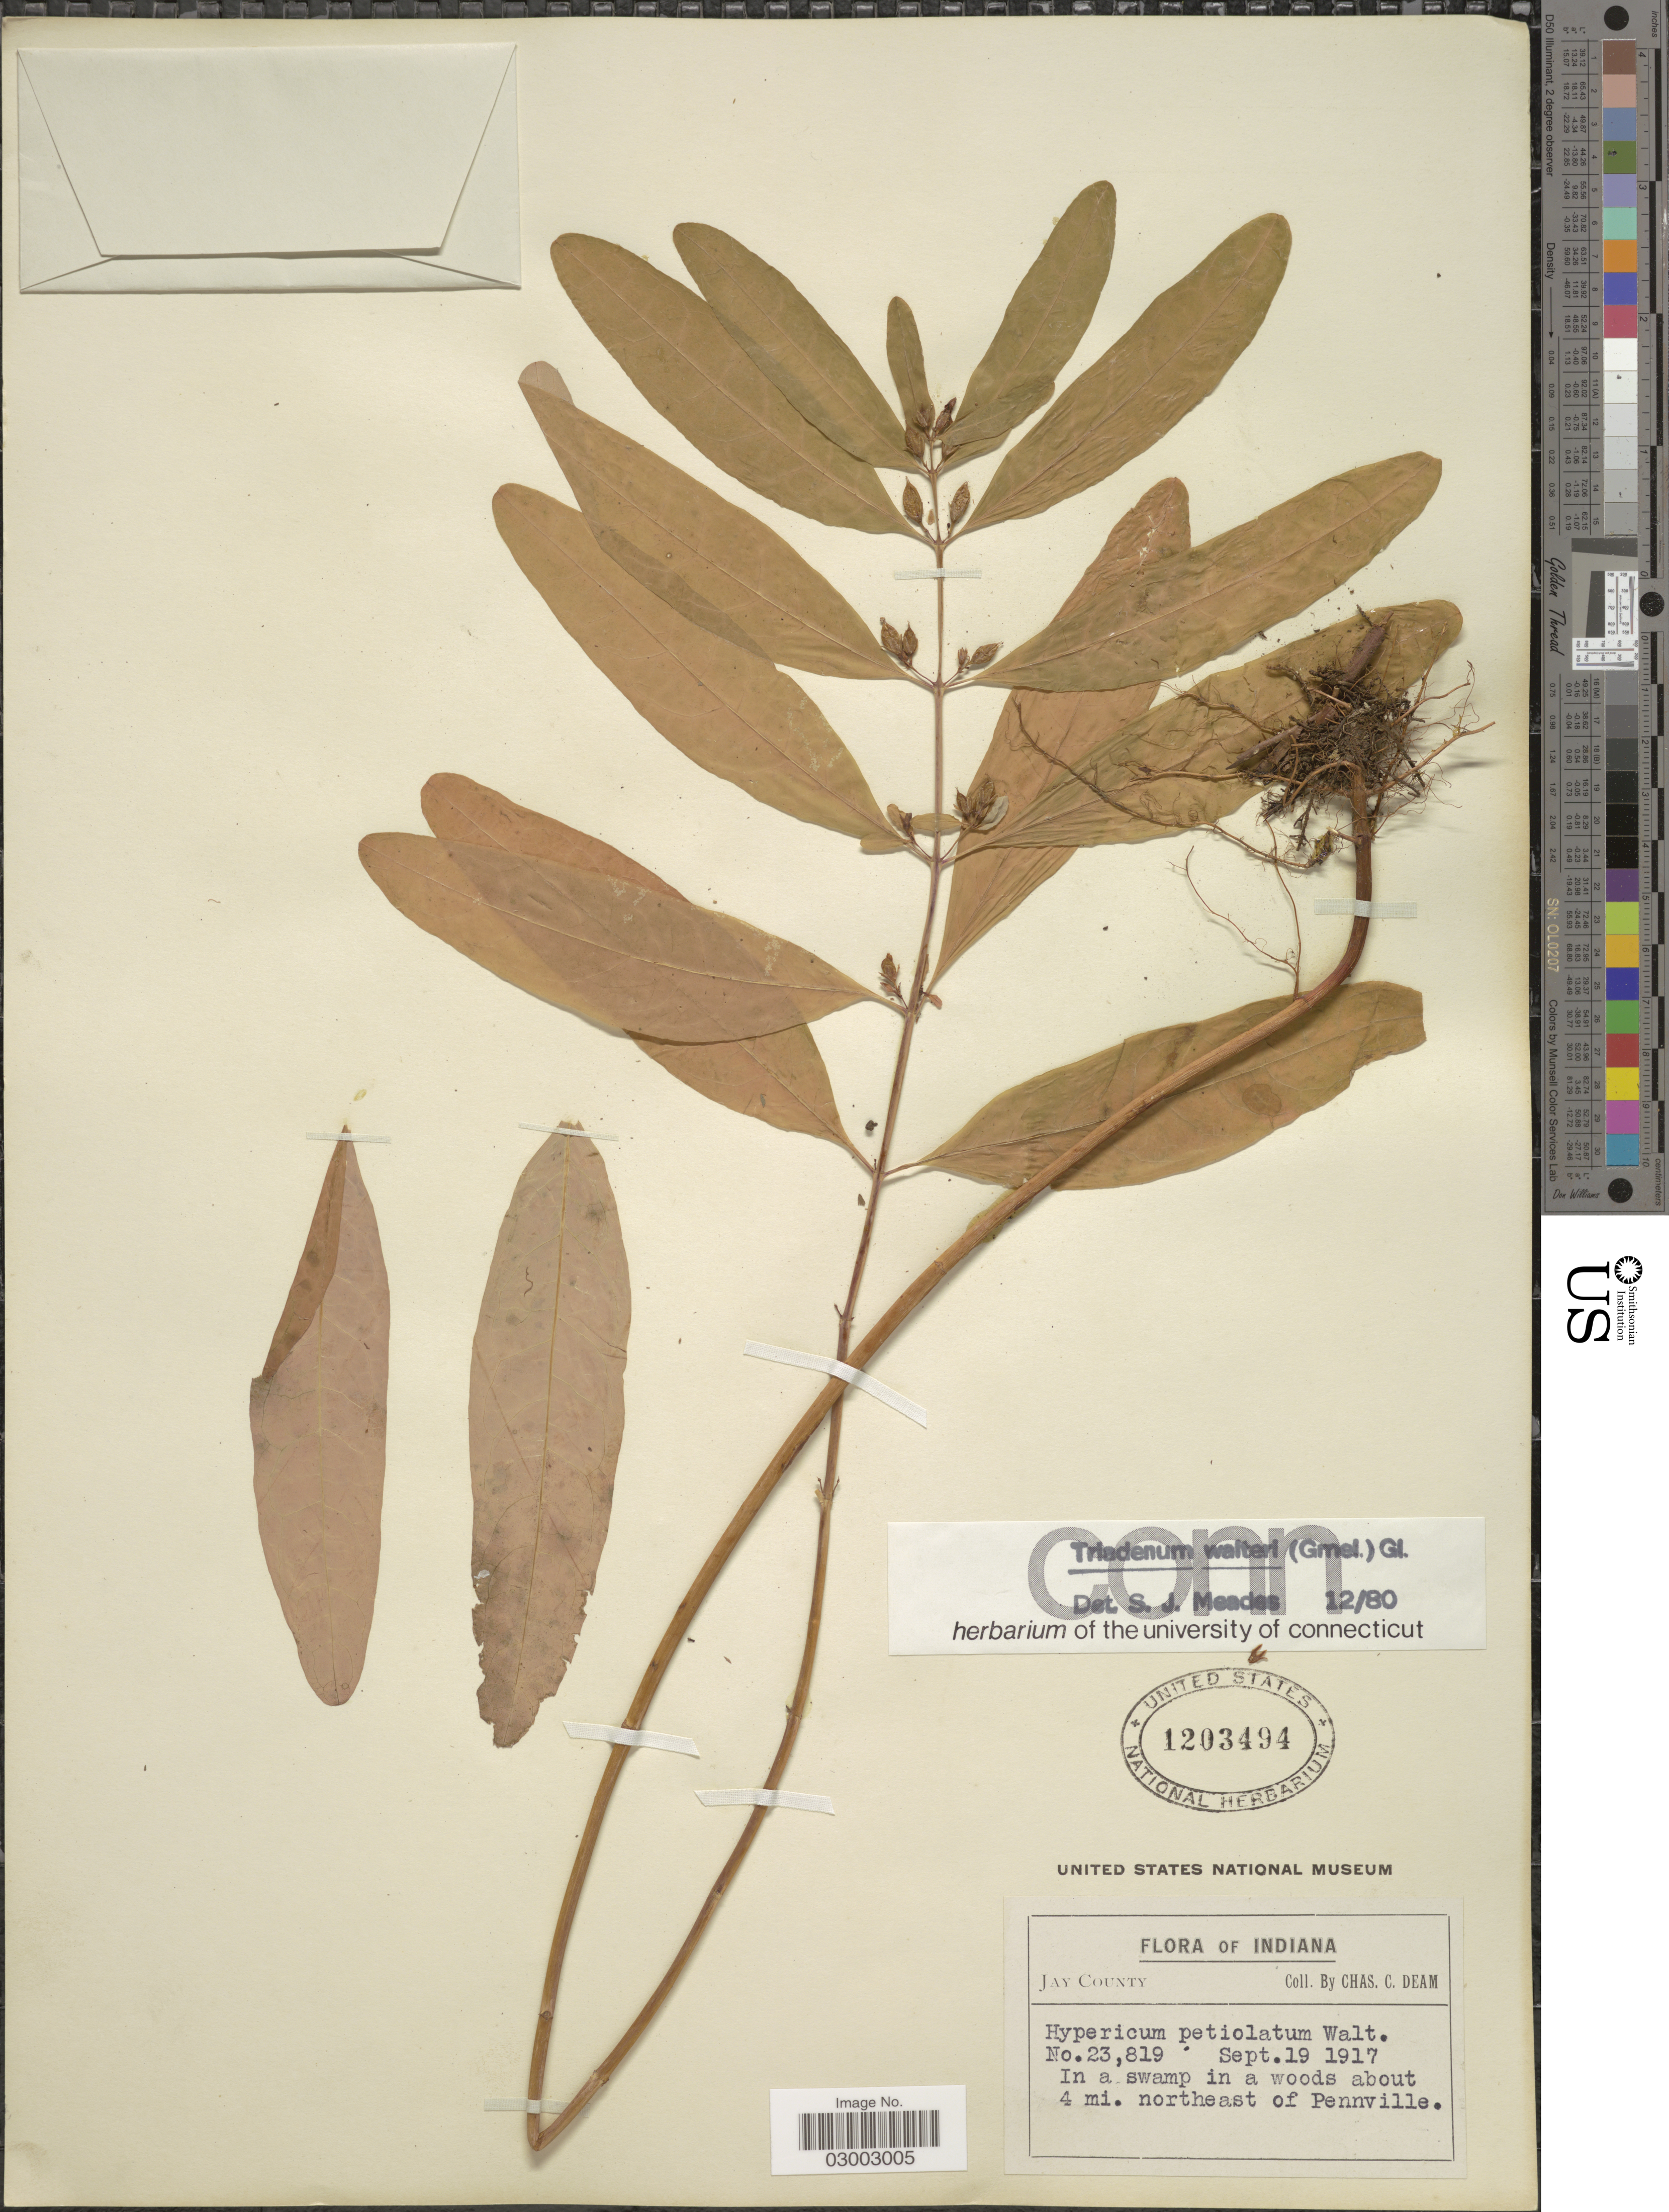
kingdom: Plantae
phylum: Tracheophyta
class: Magnoliopsida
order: Malpighiales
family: Hypericaceae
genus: Hypericum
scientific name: Hypericum walteri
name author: J.F. Gmel.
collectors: C. C. Deam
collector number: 23819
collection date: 1917-09-19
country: United States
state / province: Indiana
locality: Jay County. In a swamp in a woods about 4 mi. northeast of Pennville.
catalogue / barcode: US 1203494